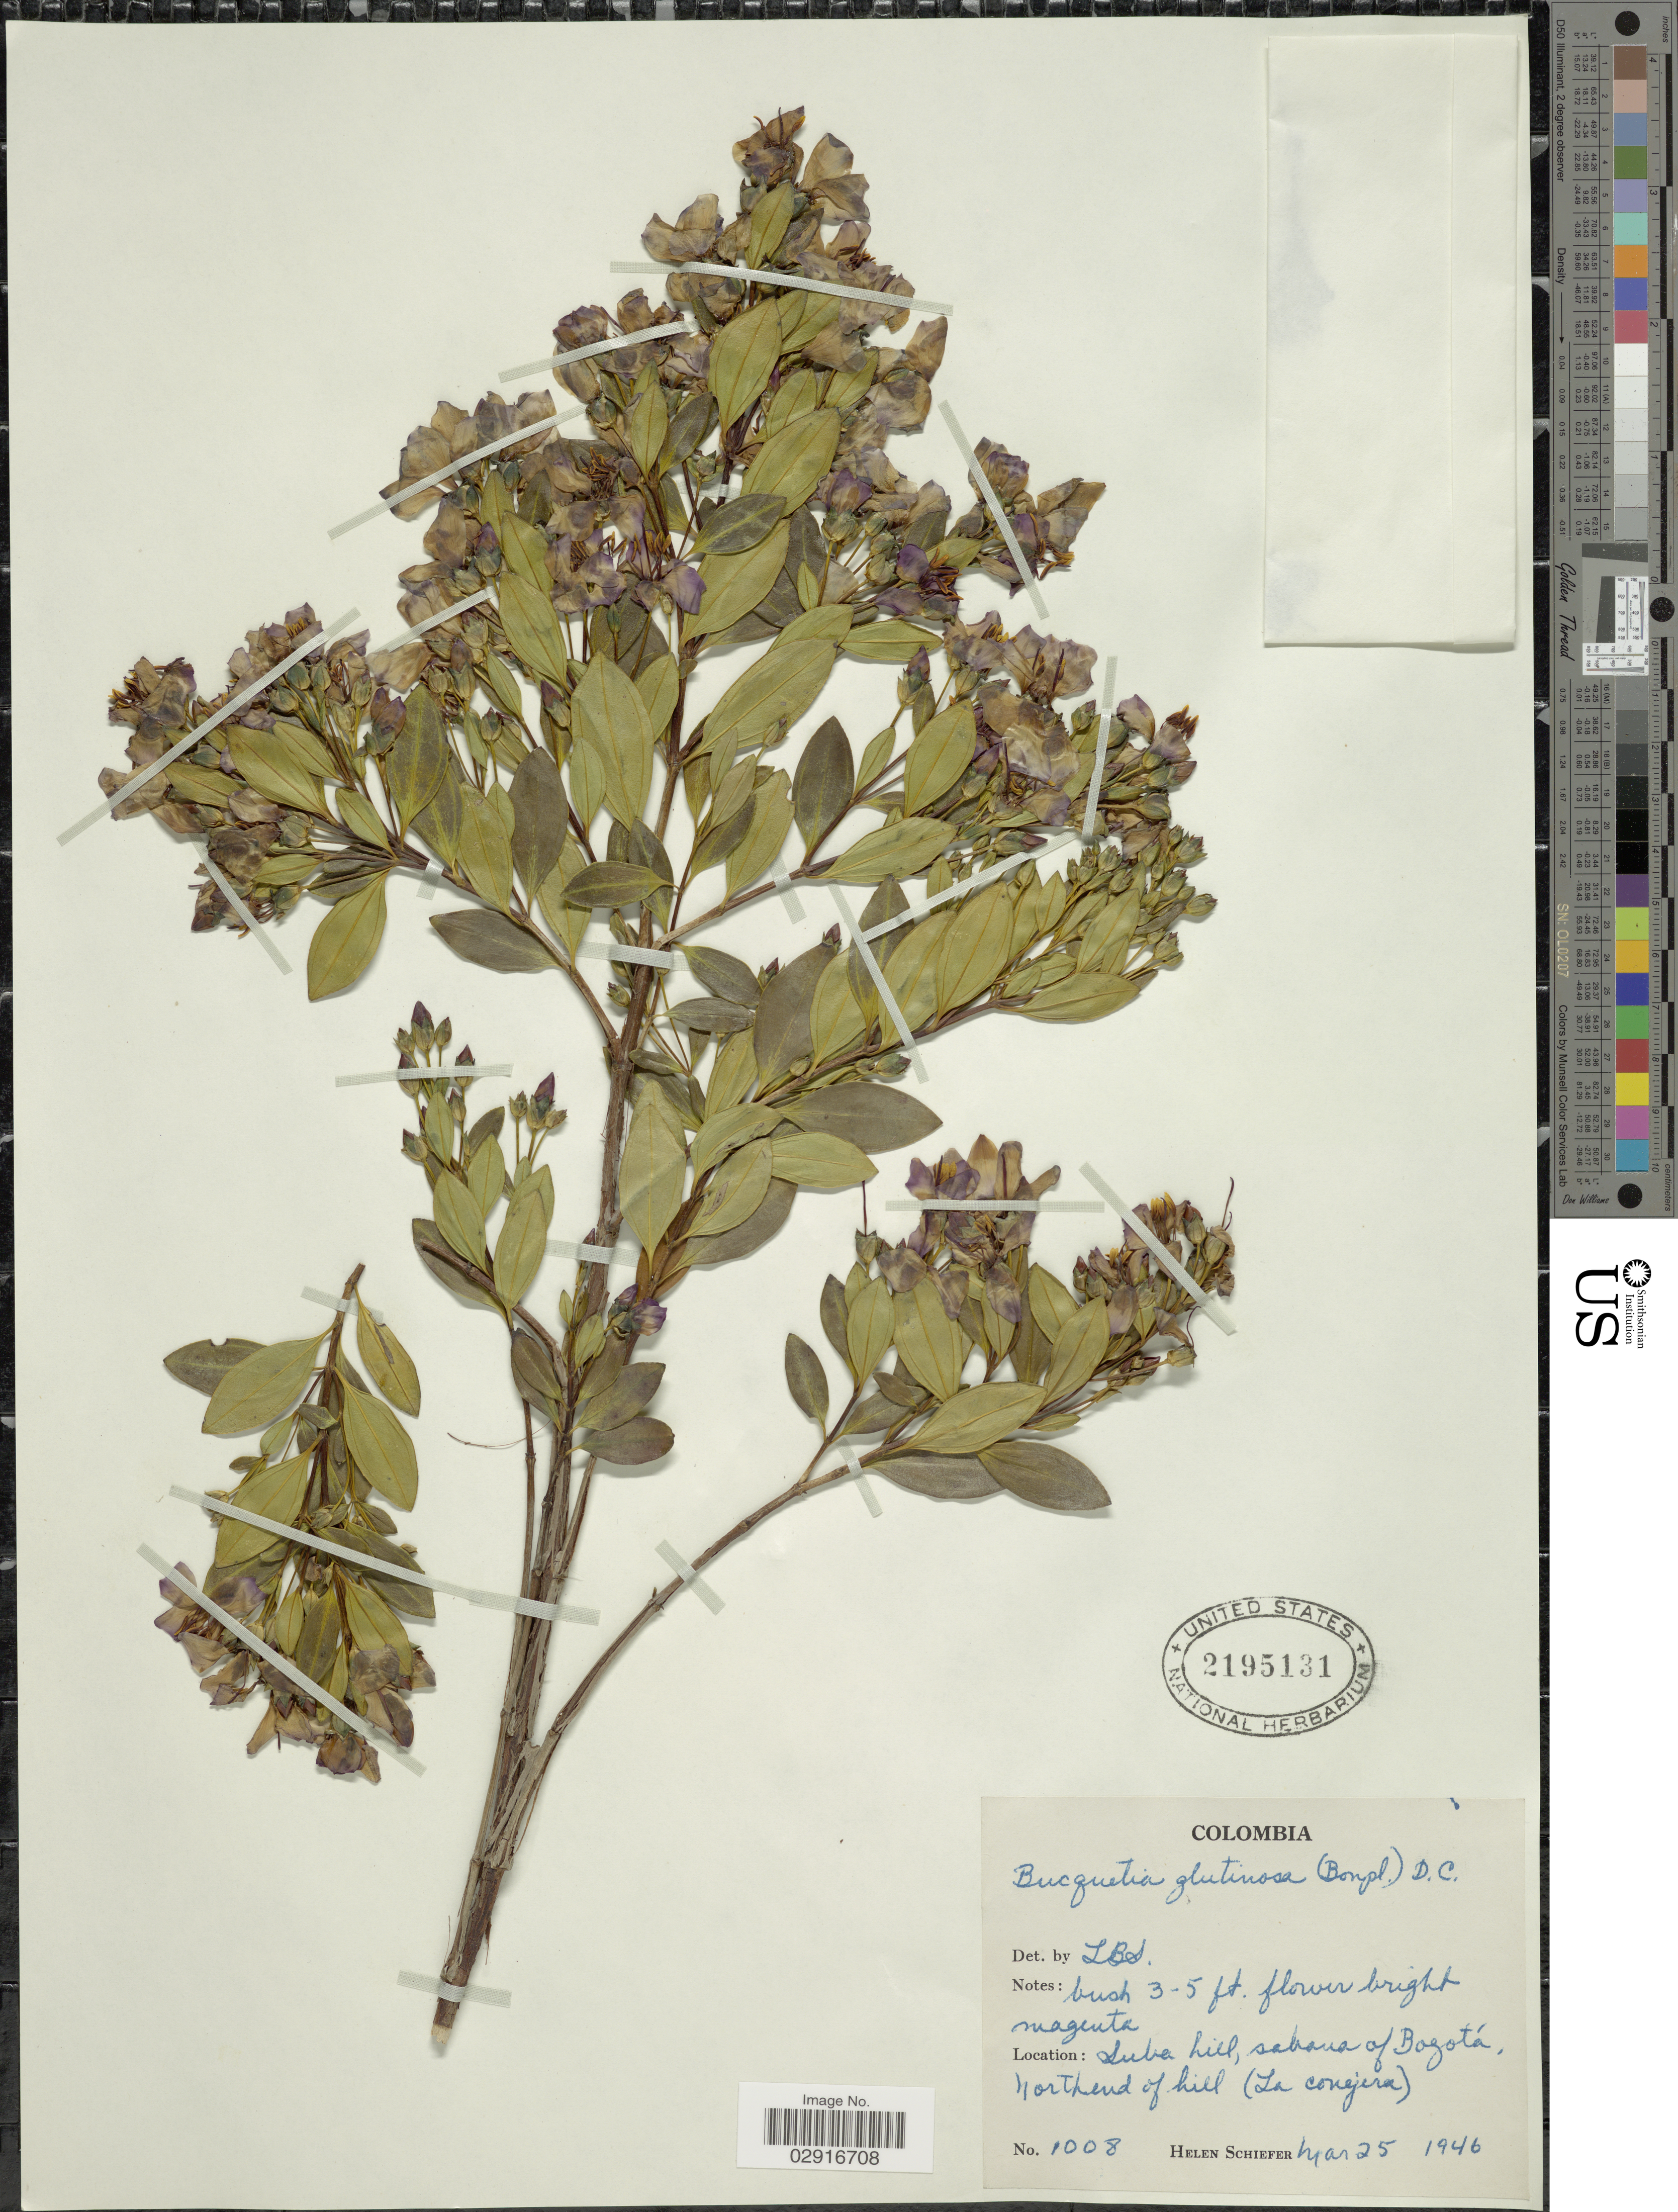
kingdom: Plantae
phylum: Tracheophyta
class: Magnoliopsida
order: Myrtales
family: Melastomataceae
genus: Bucquetia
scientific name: Bucquetia glutinosa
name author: DC.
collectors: H. Schiefer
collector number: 1008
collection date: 1946-03-25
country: Colombia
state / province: Bogota D.C.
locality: Suba hill, sabana of Bogotá, north end of hill (La Conejera).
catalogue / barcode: US 2195131